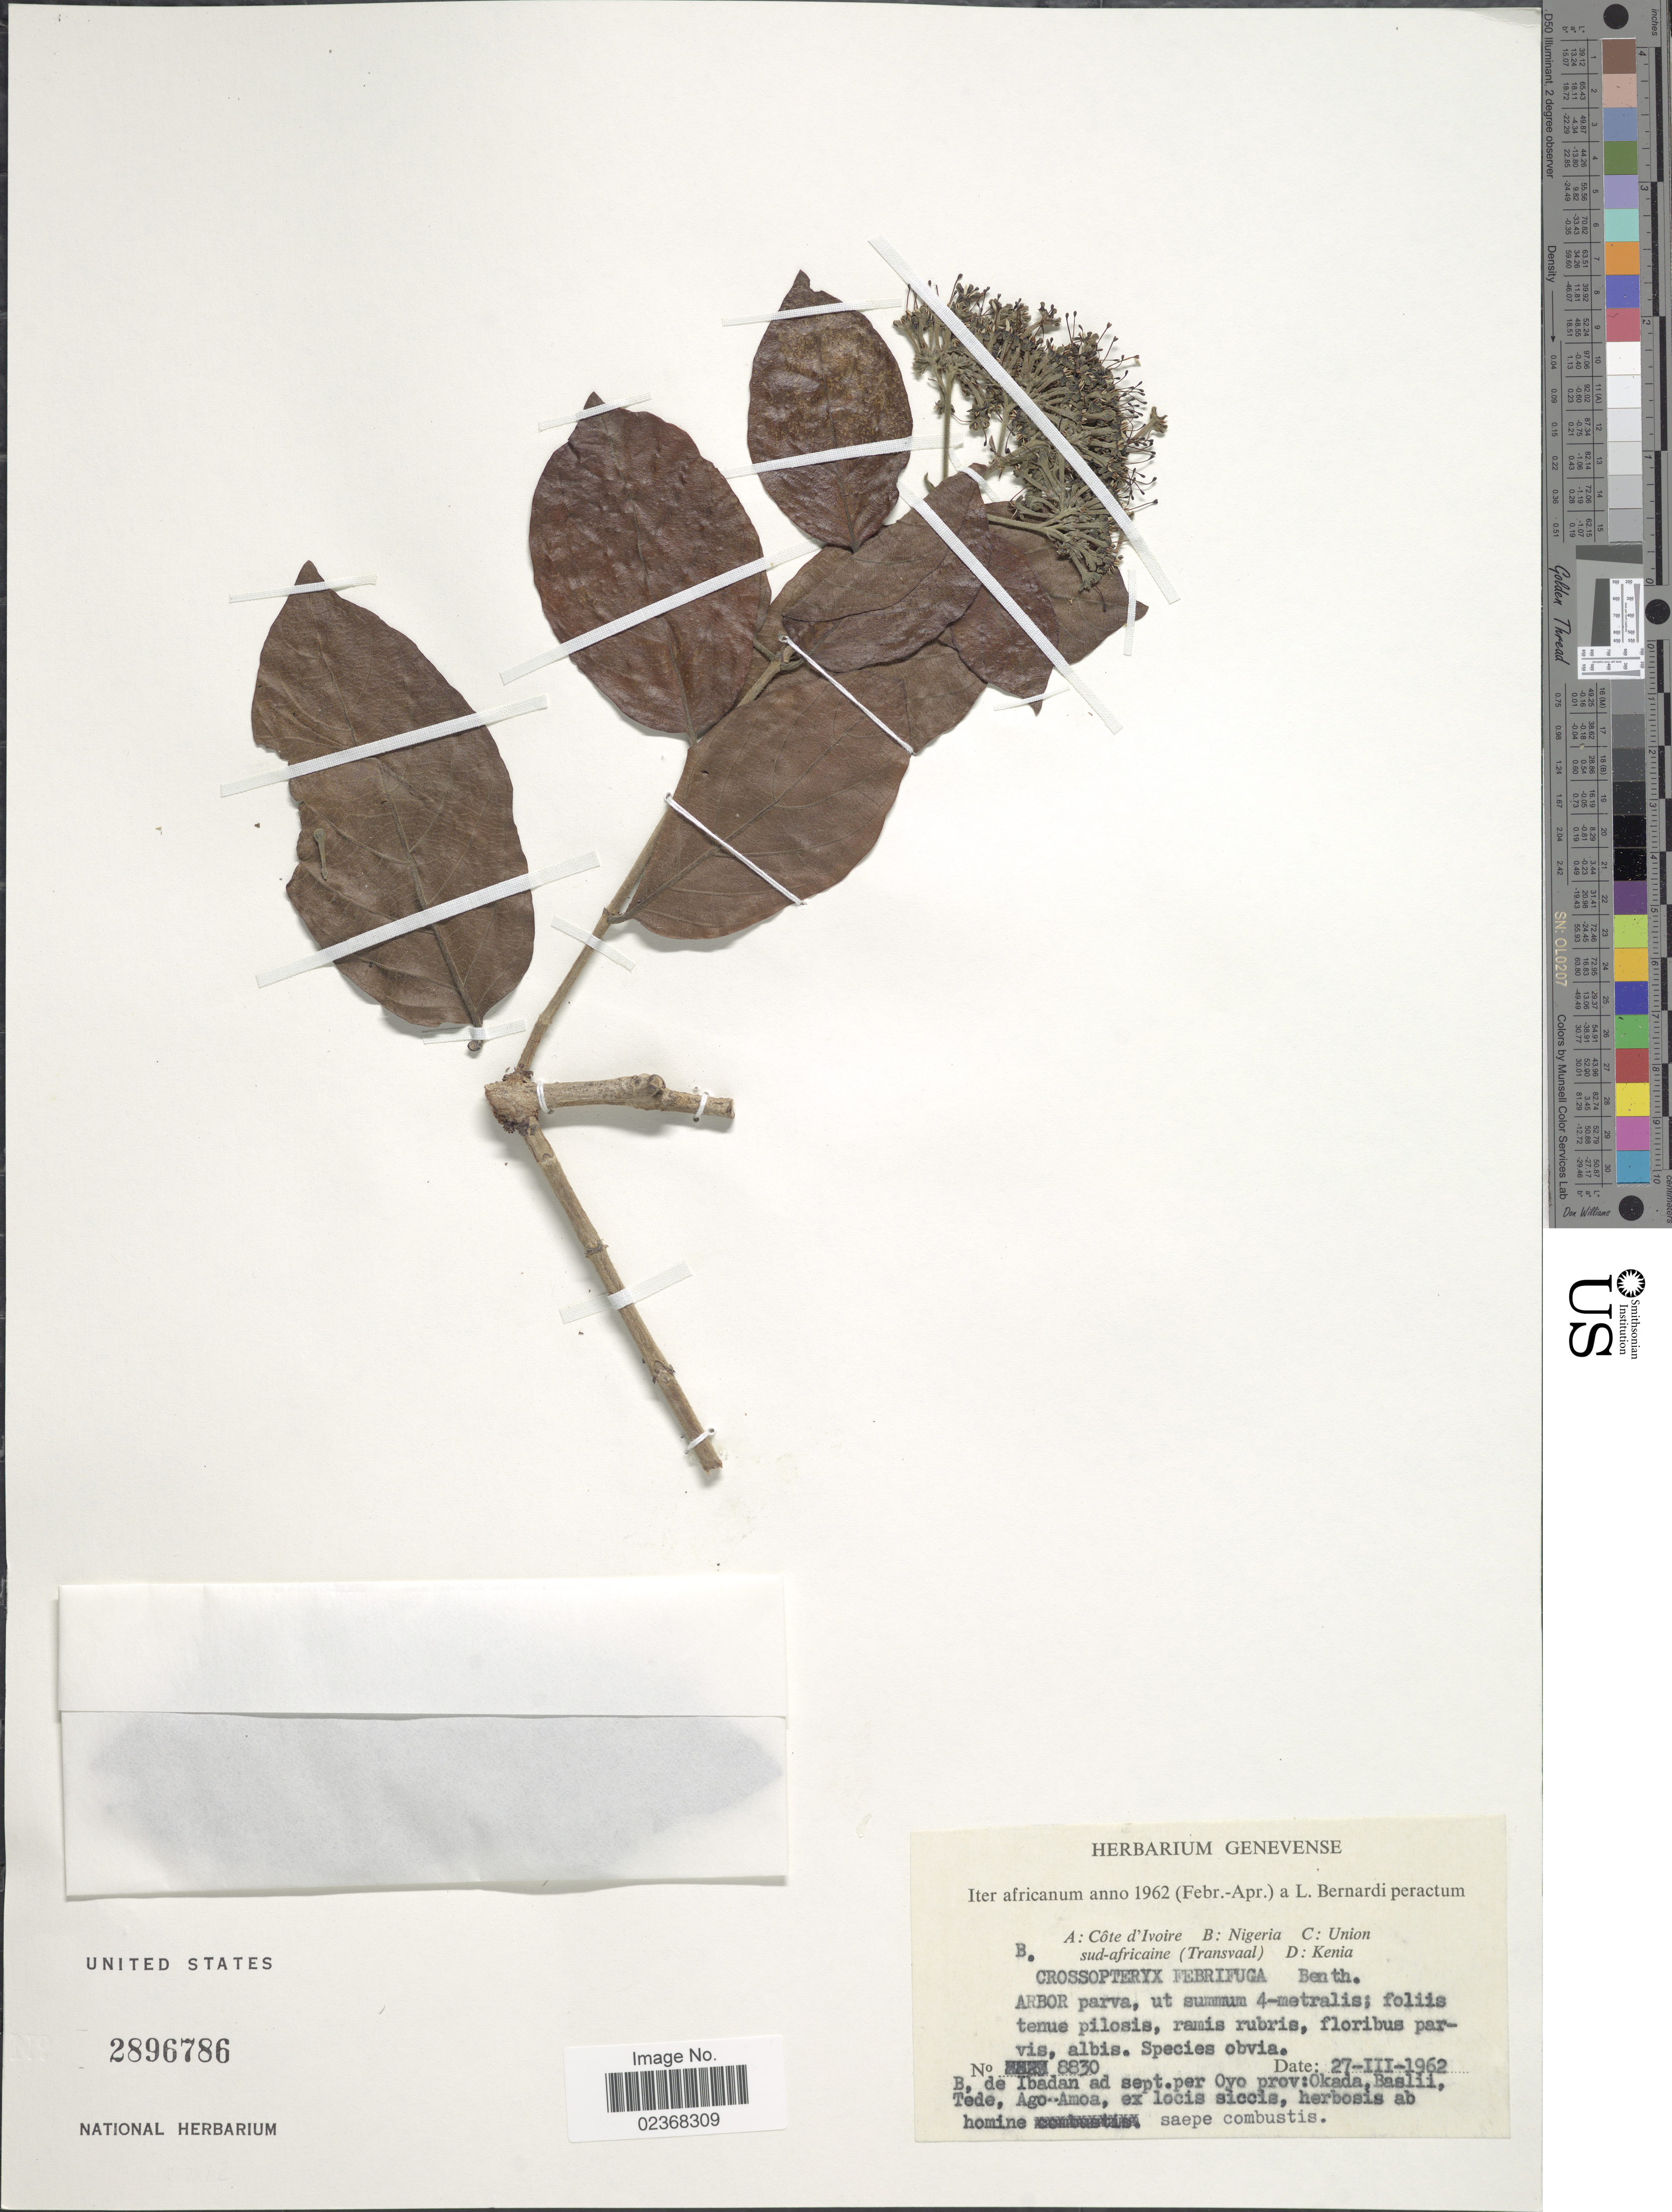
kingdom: Plantae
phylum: Tracheophyta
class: Magnoliopsida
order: Gentianales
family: Rubiaceae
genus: Crossopteryx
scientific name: Crossopteryx febrifuga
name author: (Afzel. ex G. Don) Benth.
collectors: L. Bernardi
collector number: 8830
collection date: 1962-03-27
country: Nigeria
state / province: Oyo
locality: B. de Ibaban ad sept. per Oyo prov.: Okada, Baslii, Tede, Ago-Amoa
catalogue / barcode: US 2896786